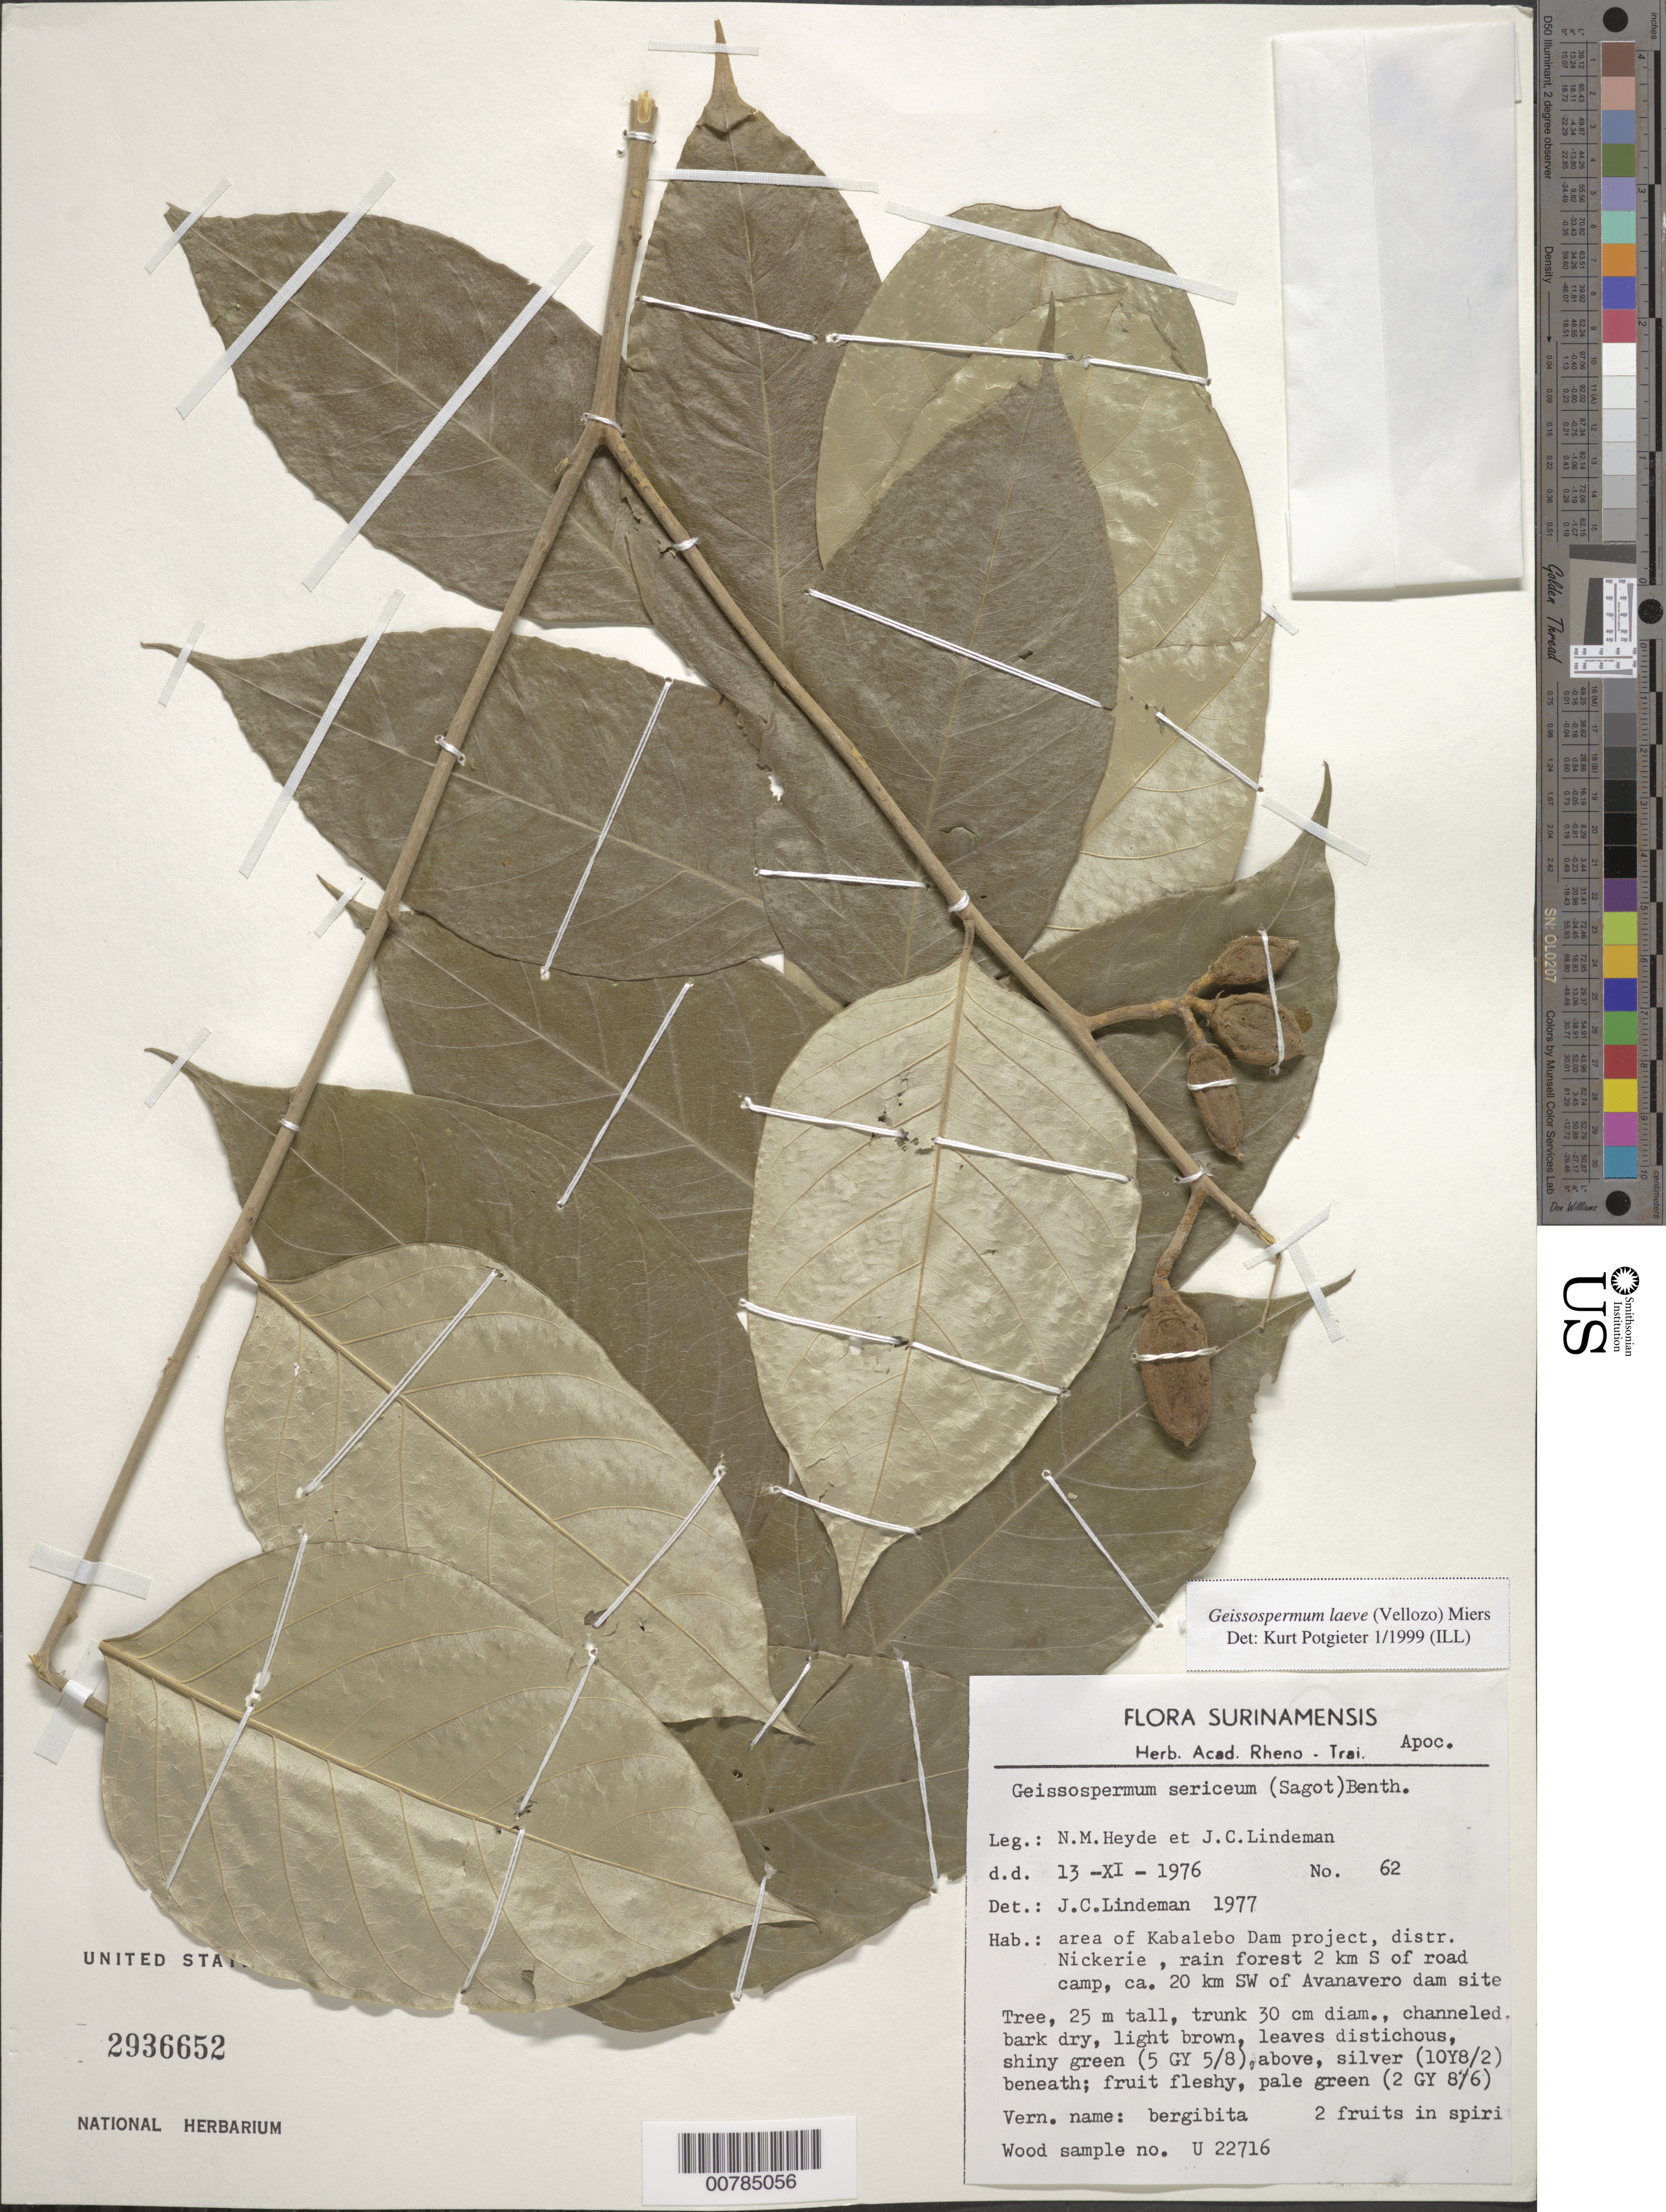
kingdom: Plantae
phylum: Tracheophyta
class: Magnoliopsida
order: Gentianales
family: Apocynaceae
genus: Geissospermum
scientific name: Geissospermum laeve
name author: (Thunb.) Miers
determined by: Potgieter, K.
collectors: N. M. Heyde & J. C. Lindeman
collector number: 62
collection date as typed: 13-Nov-76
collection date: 1976-11-13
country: Suriname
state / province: Nickerie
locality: Kabalebo Dam project, 20 km SW of Ananavero dam site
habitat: Rainforest, 2 km S of road camp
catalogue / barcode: US 2936652